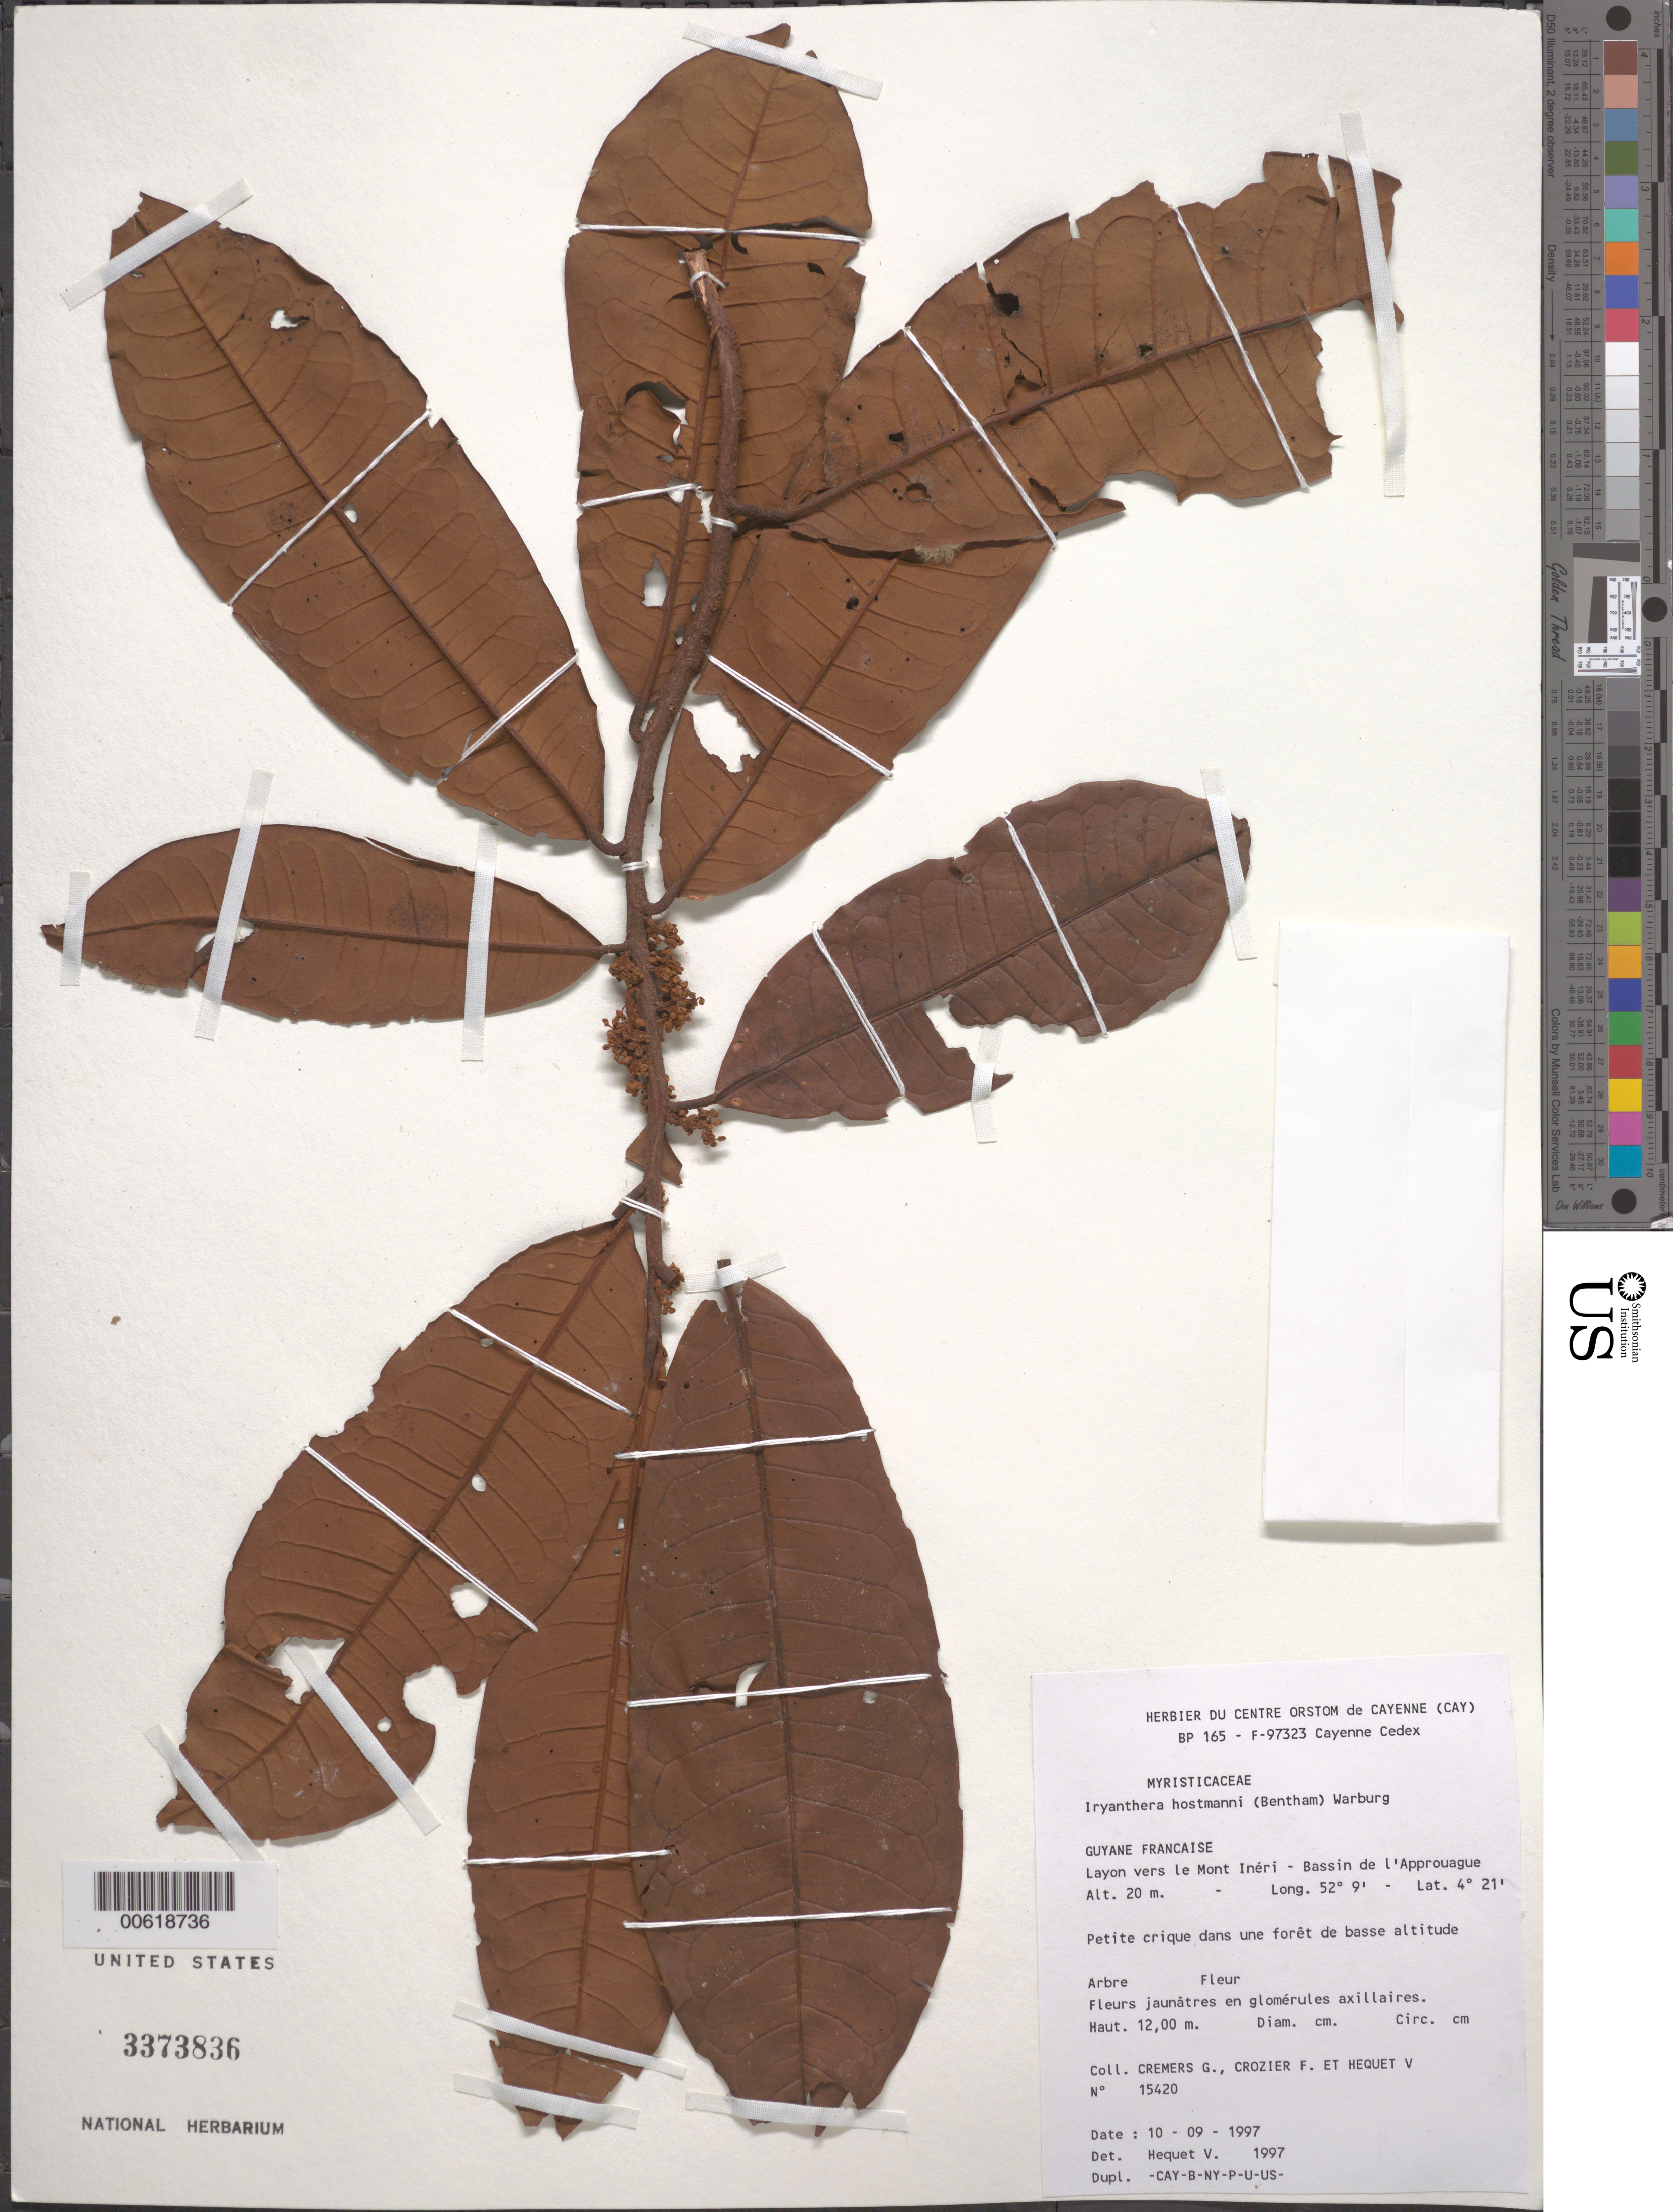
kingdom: Plantae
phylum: Tracheophyta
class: Magnoliopsida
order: Magnoliales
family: Myristicaceae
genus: Iryanthera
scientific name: Iryanthera hostmannii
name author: (Benth.) Warb.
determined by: Hequet, V.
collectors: G. Cremers, F. Crozier & V. Hequet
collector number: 15420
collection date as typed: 10-Sep-97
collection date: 1997-09-10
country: French Guiana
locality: Mont Inéri, Bassin de l'Approuague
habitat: Small creek in low forest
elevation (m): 20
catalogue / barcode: US 3373836